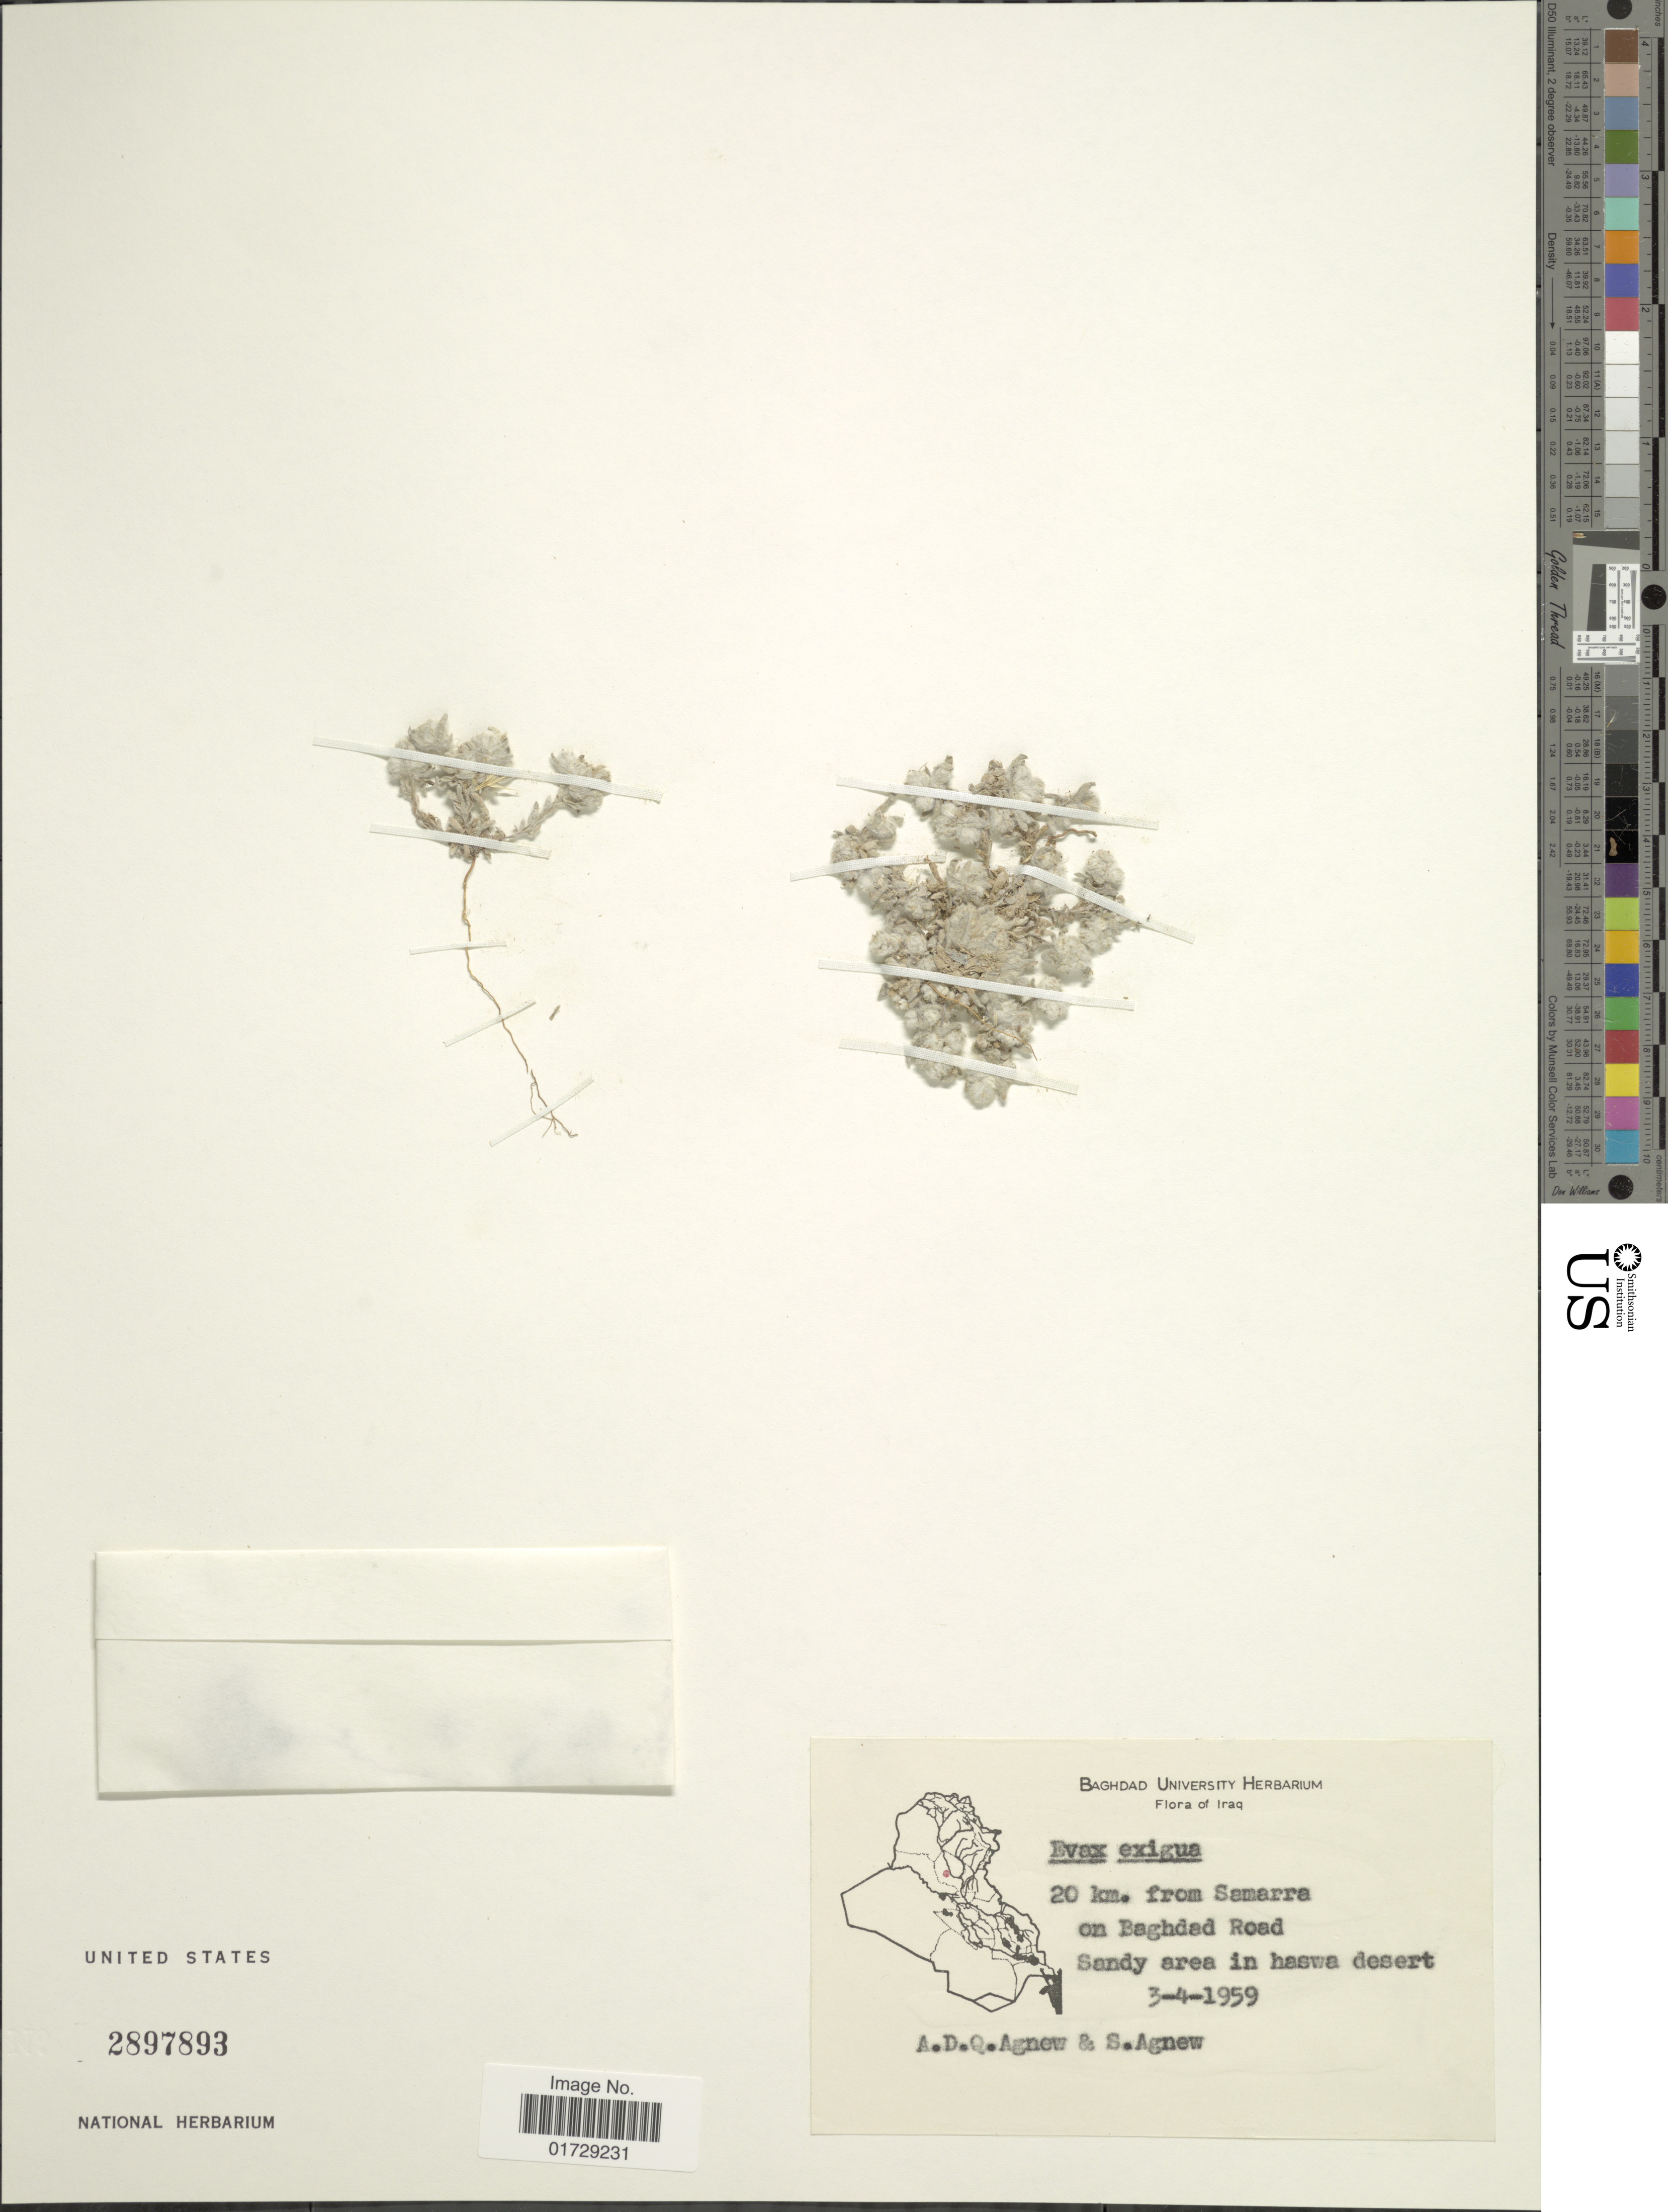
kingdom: Plantae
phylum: Tracheophyta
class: Magnoliopsida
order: Asterales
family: Asteraceae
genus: Evax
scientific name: Evax exigua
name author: DC.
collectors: A. D. Agnew & -- Agnew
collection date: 1959-04-03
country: Iraq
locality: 20 km. from Samarra on E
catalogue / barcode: US 2897893